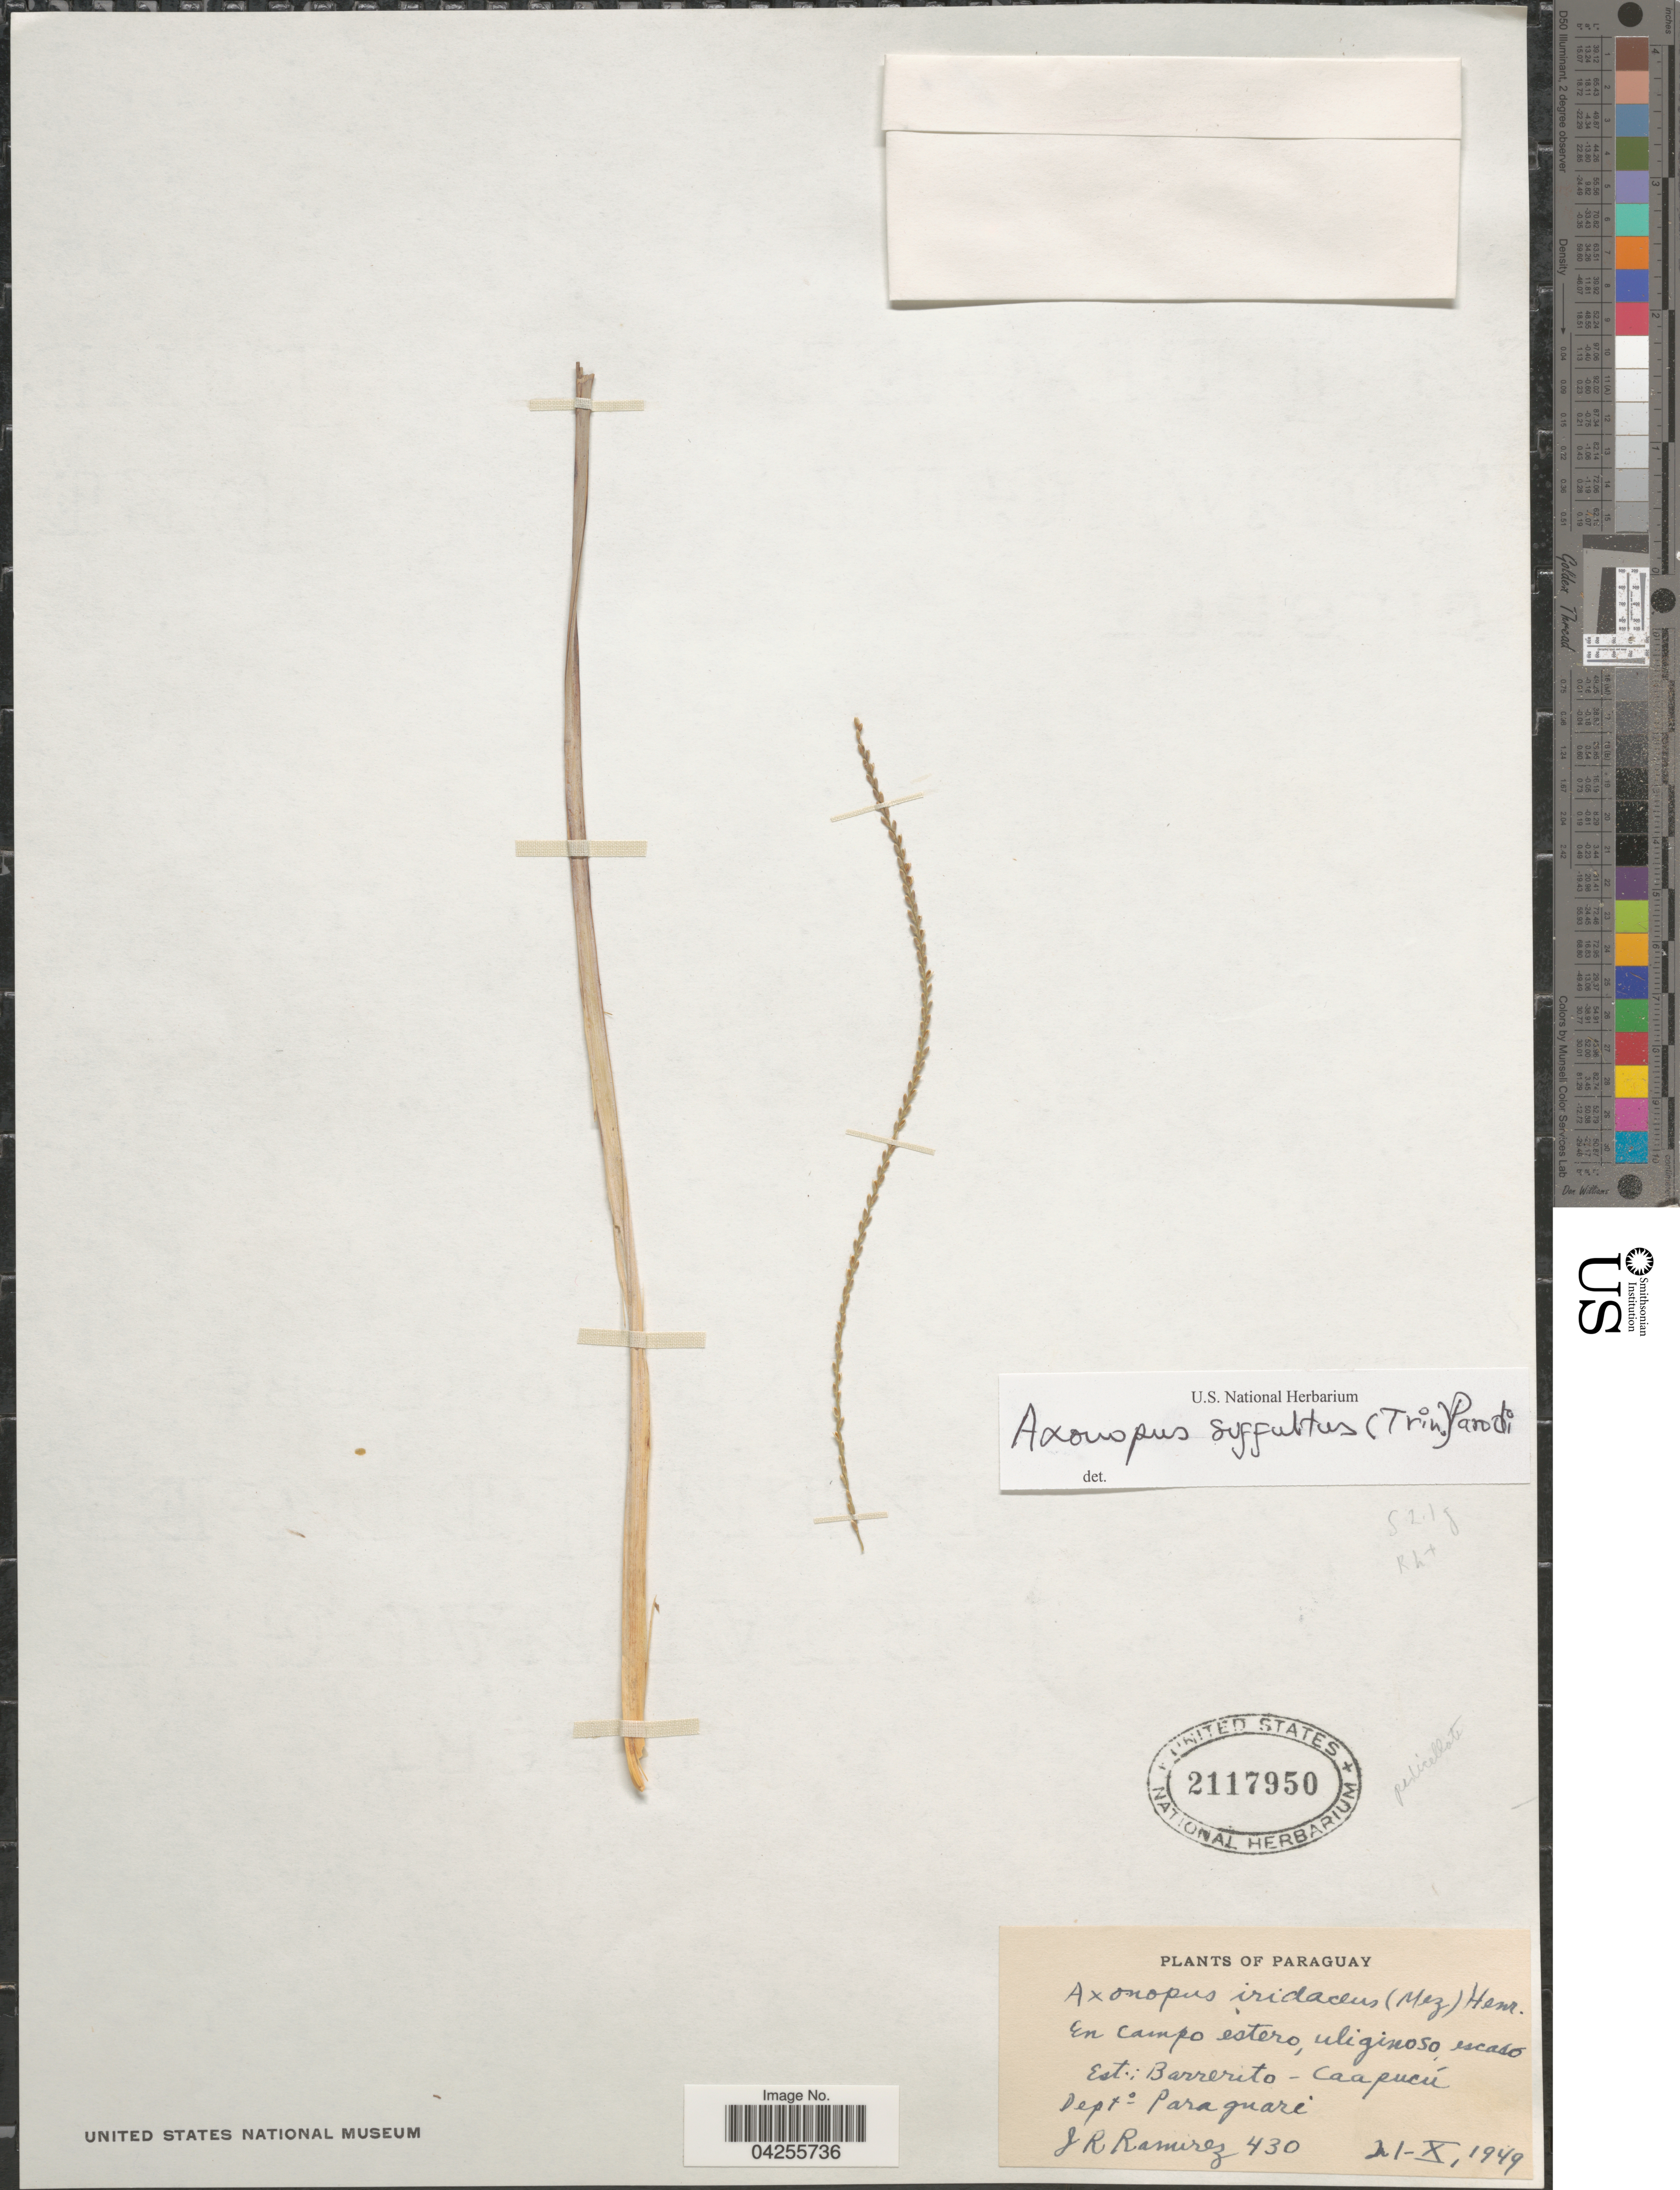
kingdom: Plantae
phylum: Tracheophyta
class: Liliopsida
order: Poales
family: Poaceae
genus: Axonopus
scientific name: Axonopus suffultus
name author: (Nees) Kuhlm.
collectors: J. Ramirez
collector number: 430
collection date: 1949-10-21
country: Paraguay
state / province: Paraguari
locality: Est.: Barrerito - Caapucú. Dept° Paraguari.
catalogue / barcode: US 2117950